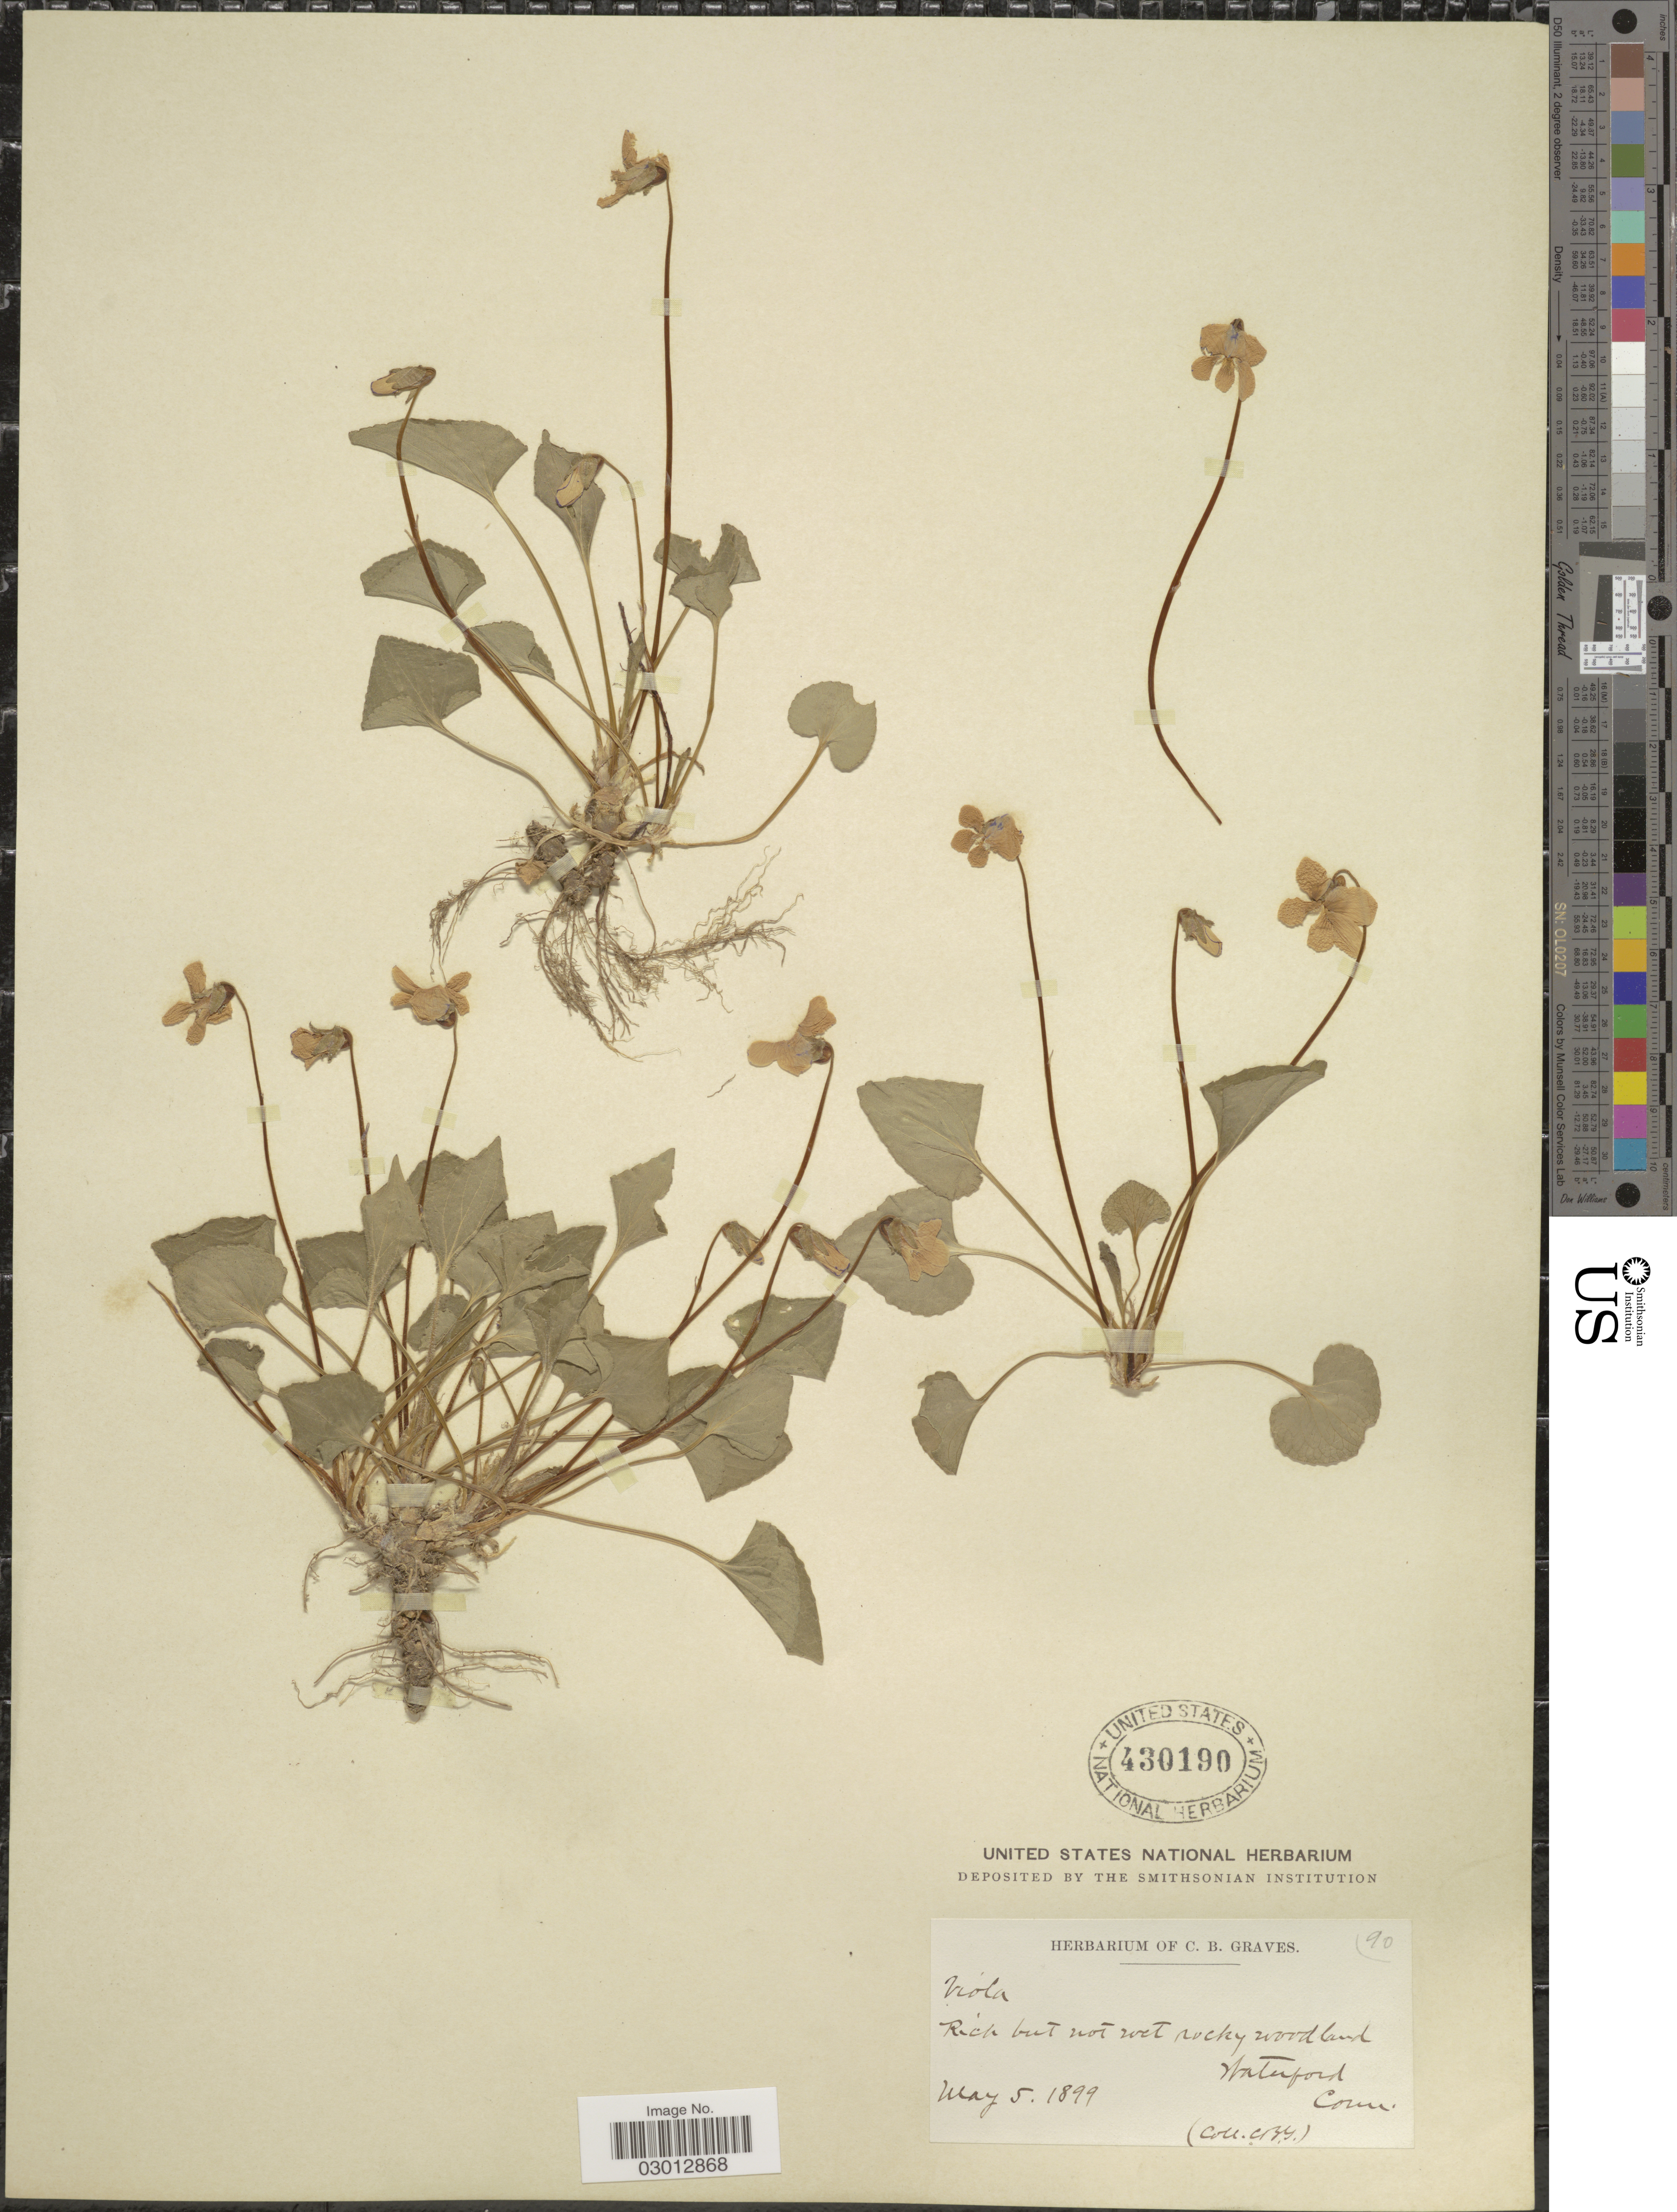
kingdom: Plantae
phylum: Tracheophyta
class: Magnoliopsida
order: Malpighiales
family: Violaceae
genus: Viola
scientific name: Viola papilionacea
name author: Pursh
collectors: C. Graves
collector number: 90?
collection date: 1899-05-05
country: United States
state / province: Connecticut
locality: Waterford Conn.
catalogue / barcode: US 430190